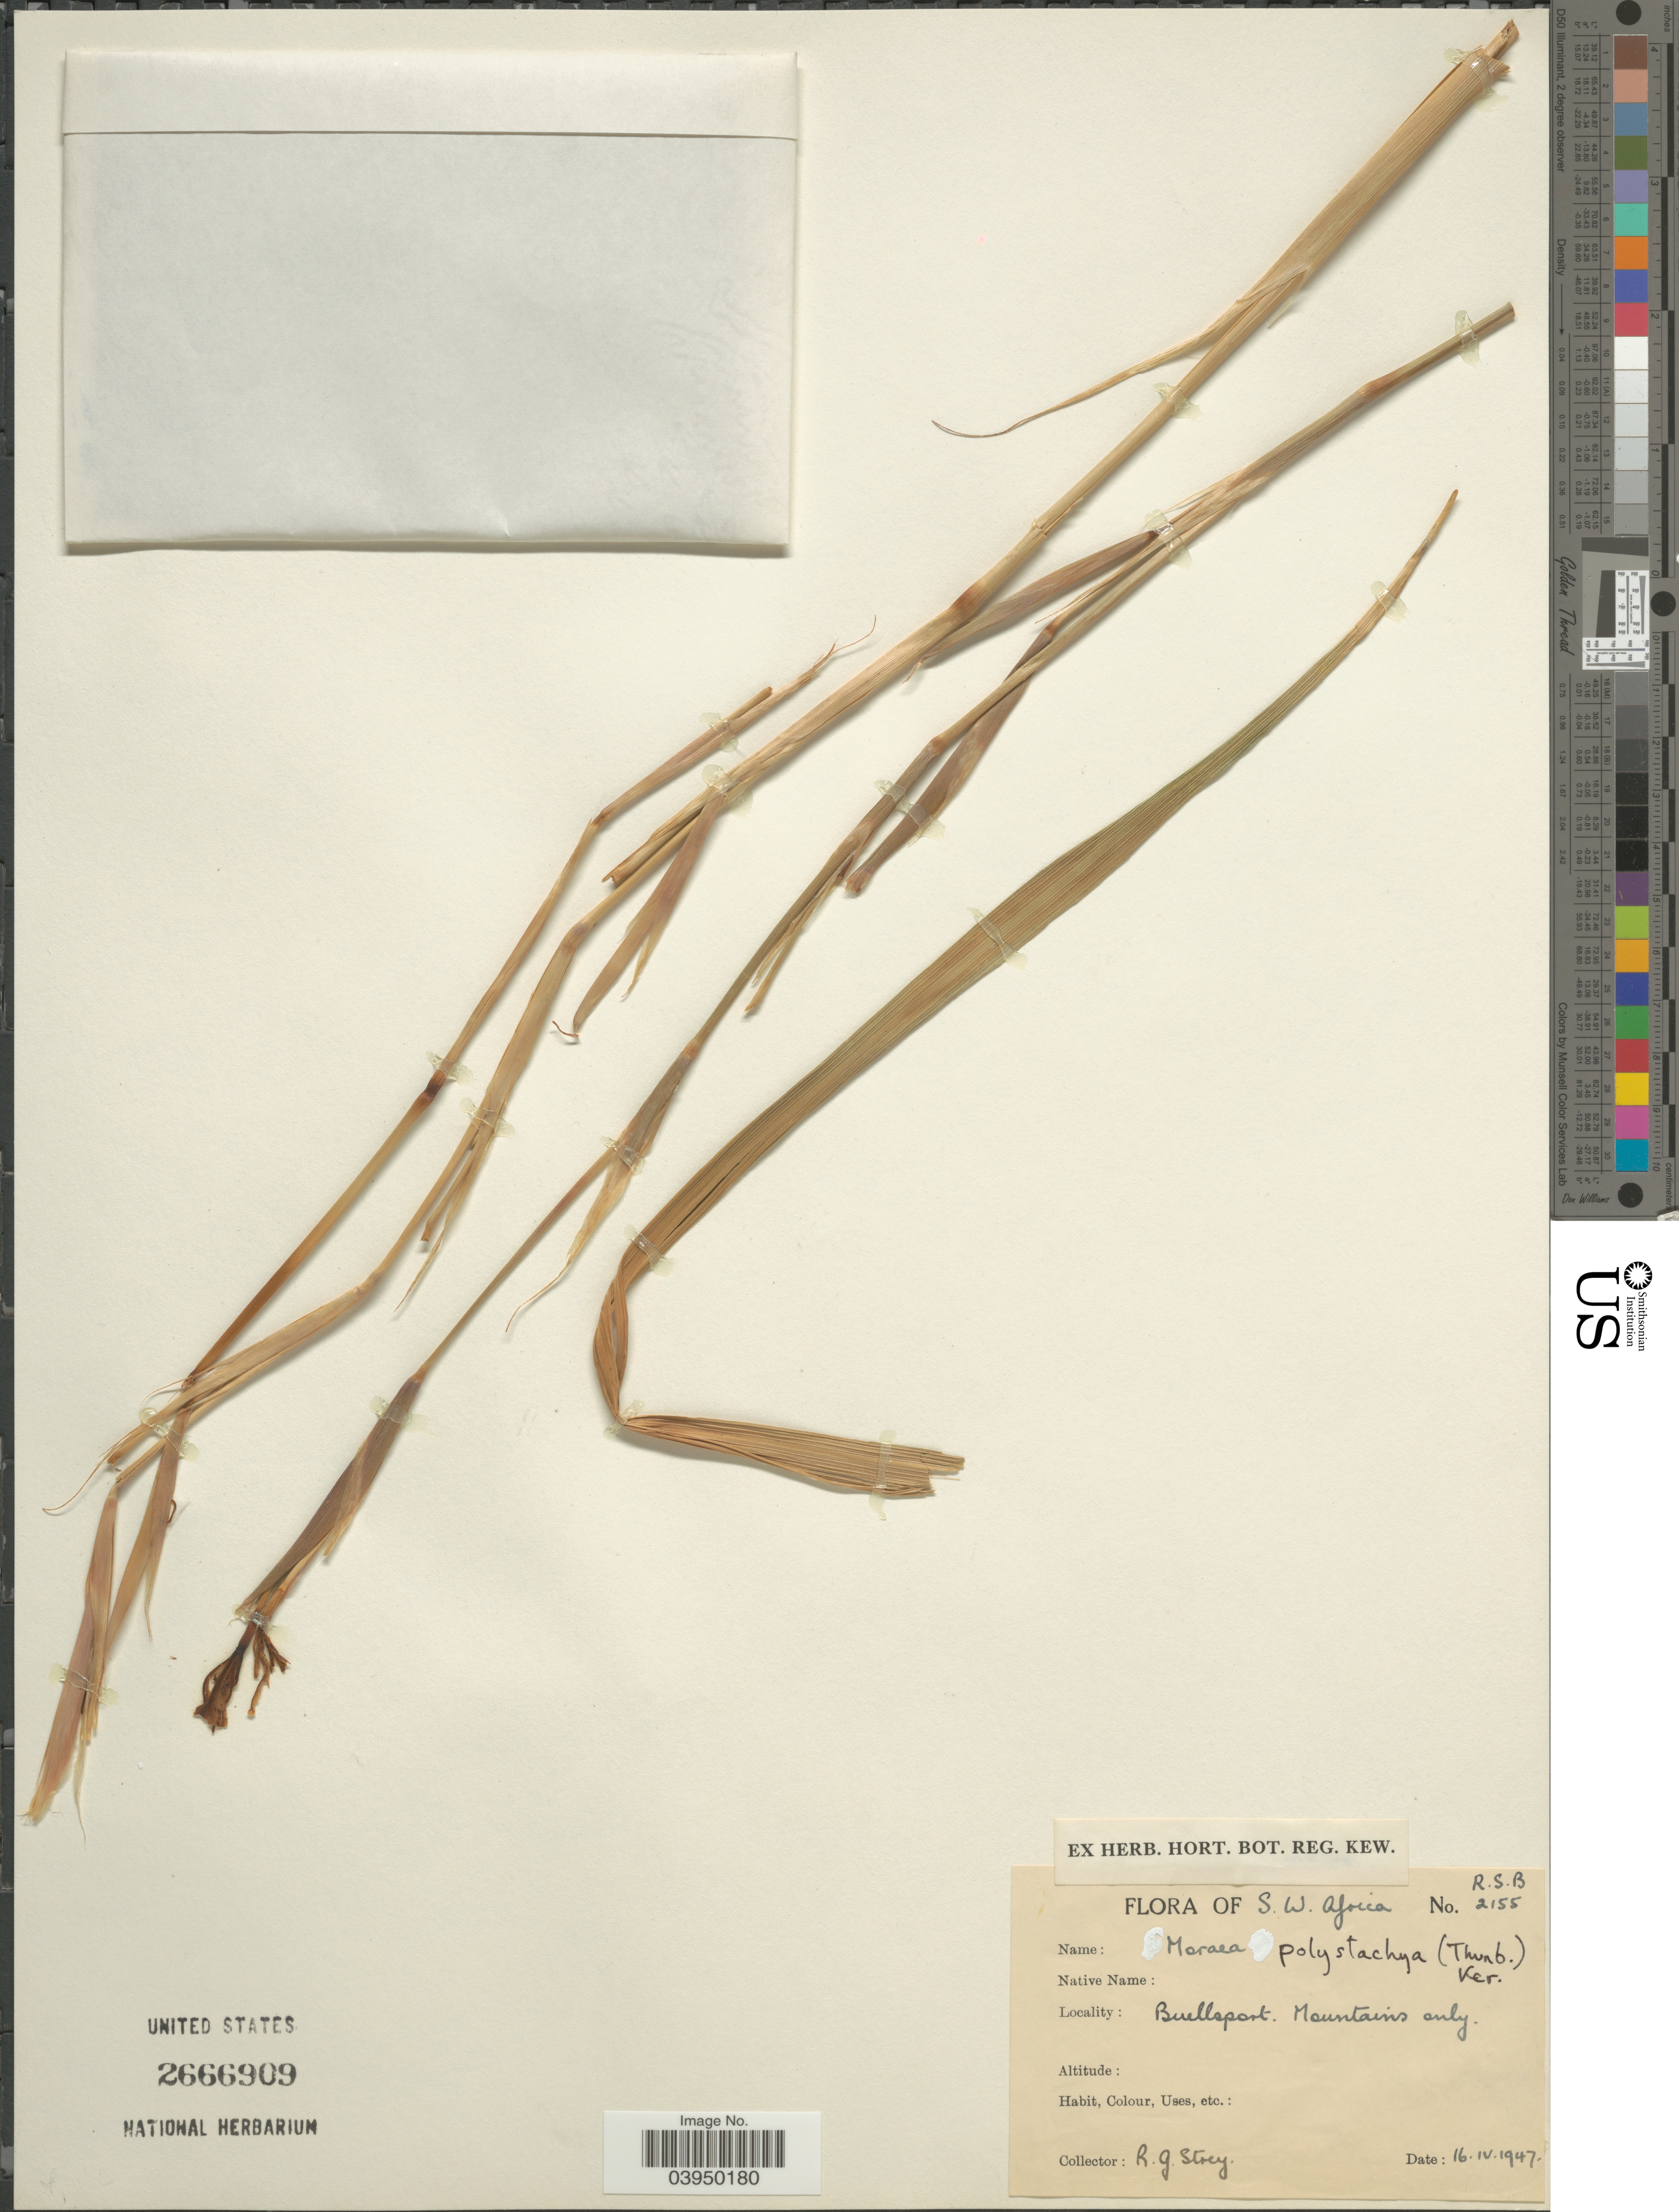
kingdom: Plantae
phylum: Tracheophyta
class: Liliopsida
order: Asparagales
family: Iridaceae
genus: Moraea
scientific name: Moraea polystachya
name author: (Thunb.) Ker Gawl.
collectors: R. G. Strey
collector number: R.S.B 2155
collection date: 1947-04-16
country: Namibia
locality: S.W. Africa. Buellsport. Mountains only.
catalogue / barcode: US 2666909